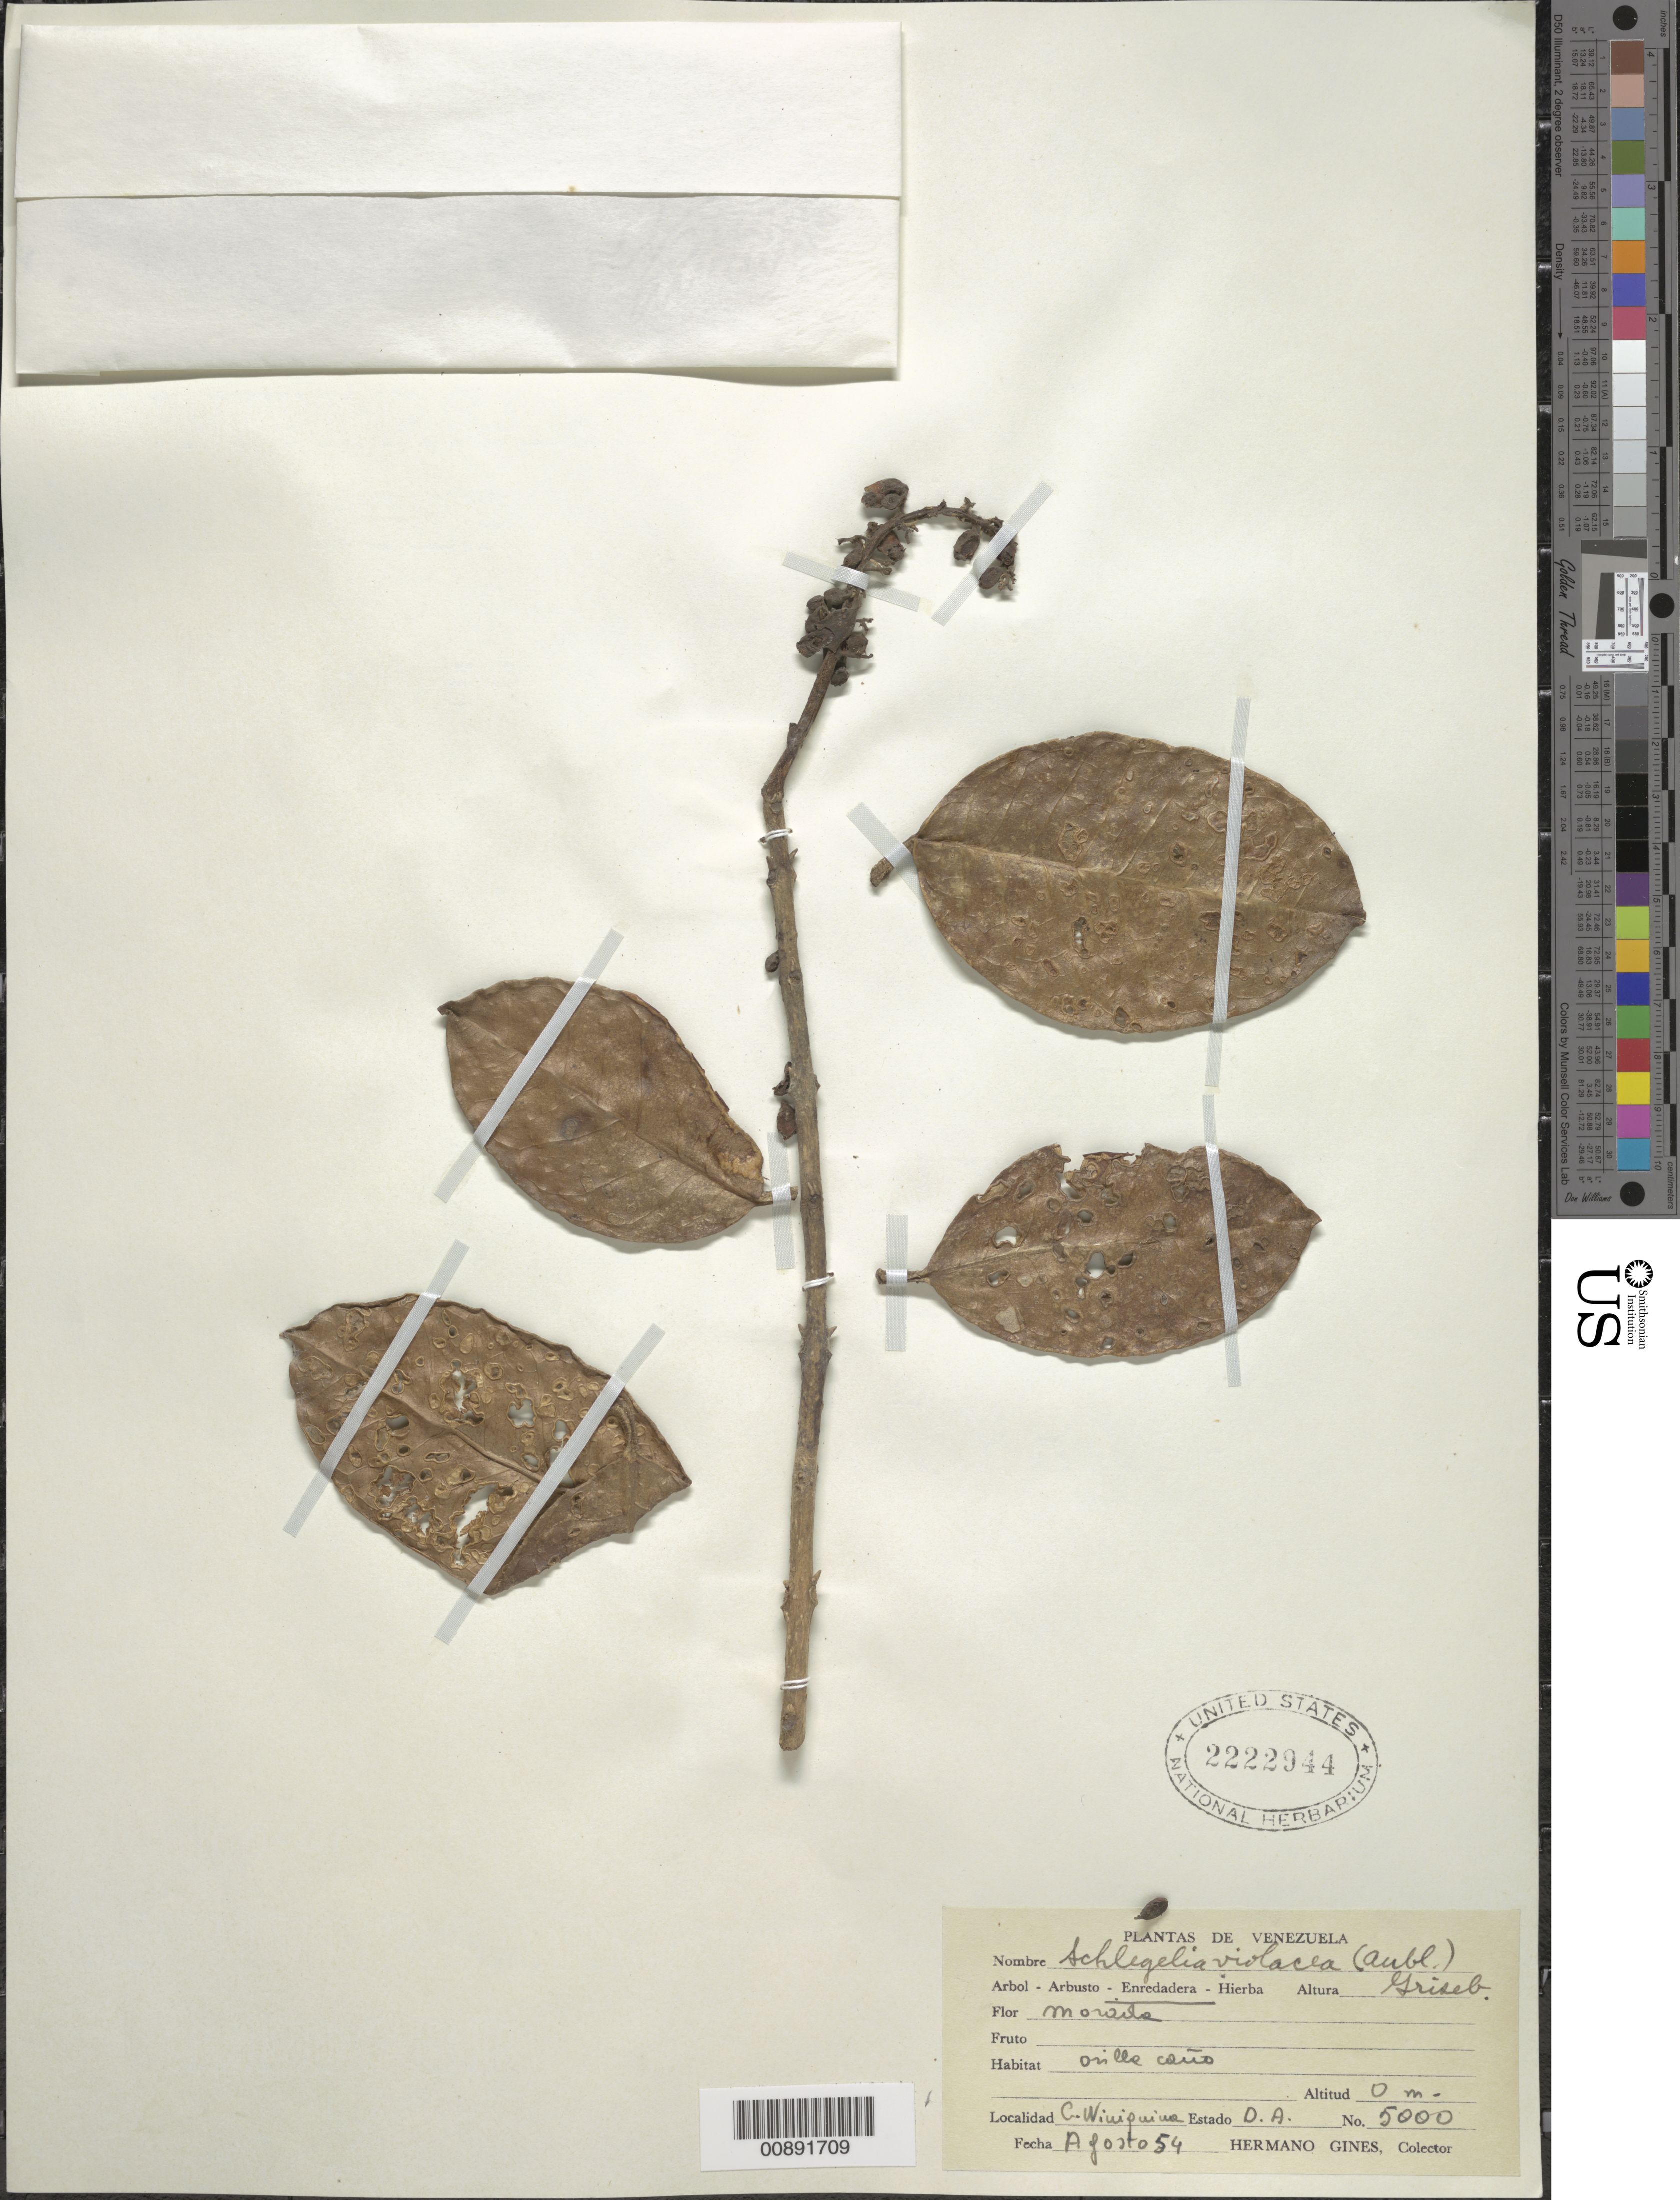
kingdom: Plantae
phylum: Tracheophyta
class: Magnoliopsida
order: Lamiales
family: Schlegeliaceae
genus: Schlegelia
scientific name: Schlegelia violacea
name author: (Aubl.) Griseb.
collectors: H. Gines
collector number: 5000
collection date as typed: Aug-54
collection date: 1954-08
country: Venezuela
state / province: Delta Amacuro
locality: C. Wiuiquina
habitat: Orilla cano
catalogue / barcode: US 2222944